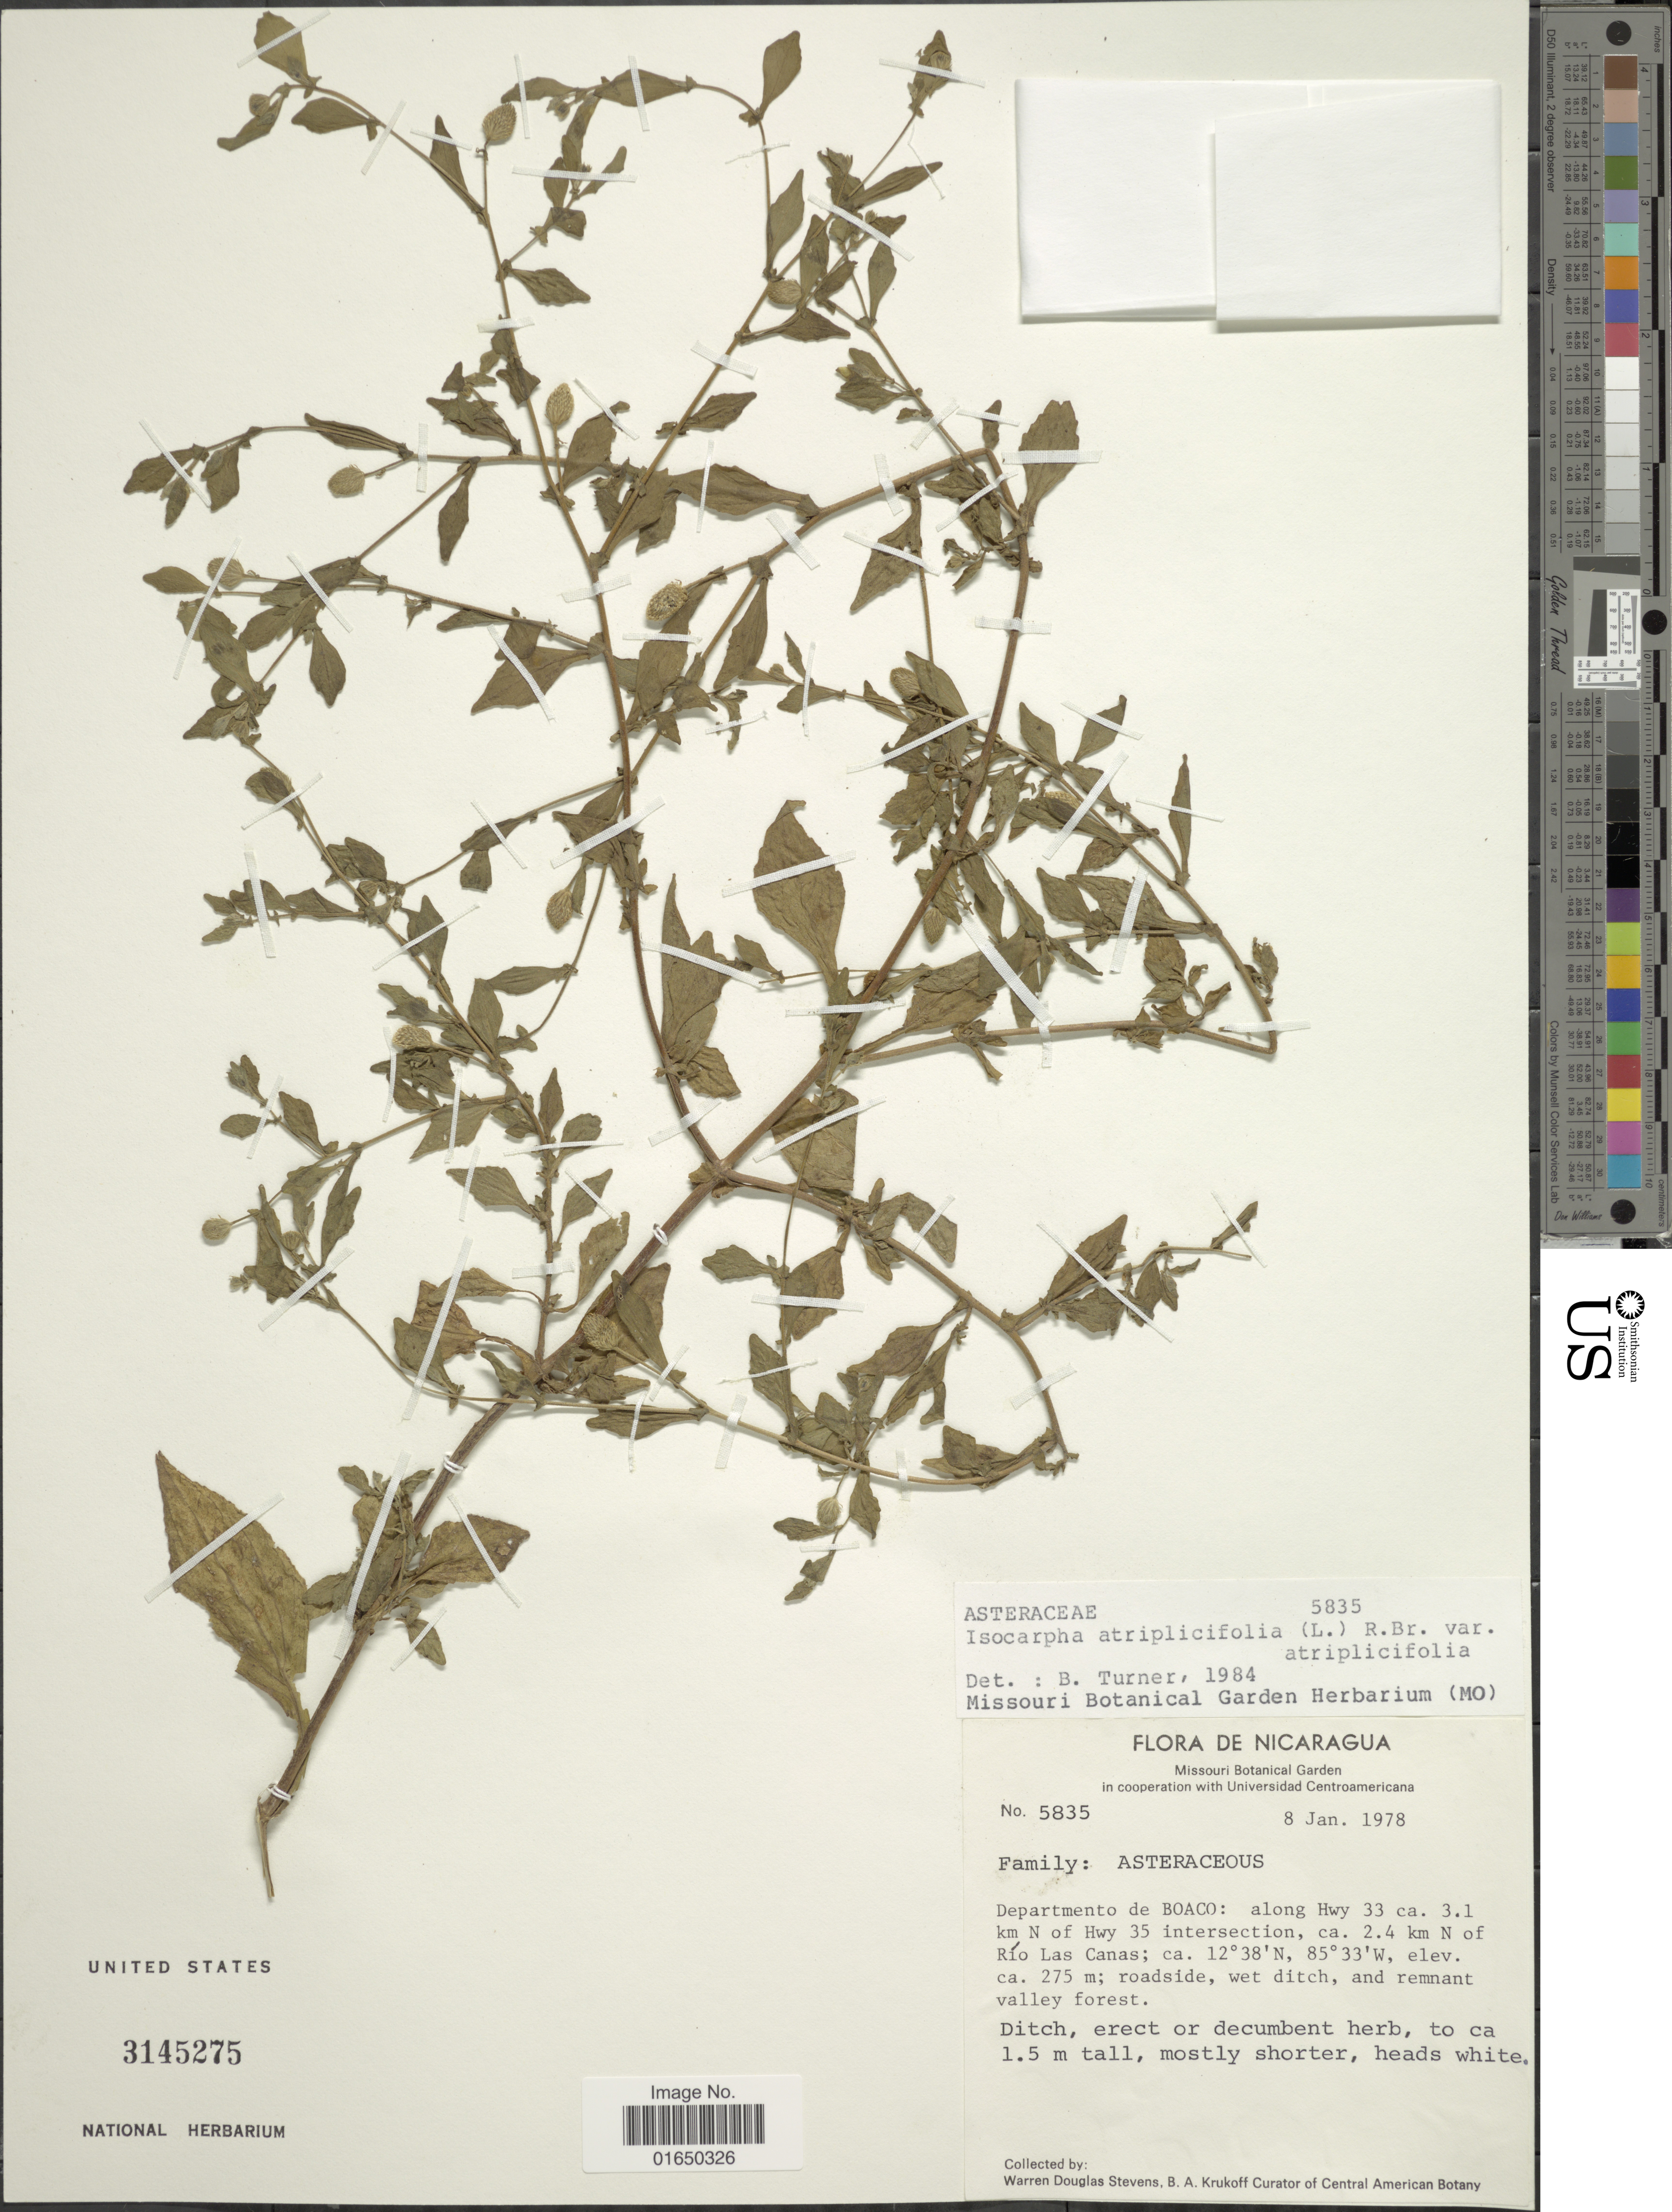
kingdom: Plantae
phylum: Tracheophyta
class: Magnoliopsida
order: Asterales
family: Asteraceae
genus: Isocarpha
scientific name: Isocarpha atriplicifolia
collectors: W. D. Stevens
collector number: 5835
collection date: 1978-01-08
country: Nicaragua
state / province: Boaco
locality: Departmento de Boaco: Along Hwy 33 ca. 3.1. km N of Hwy 35 intersection, ca. 2.4 km N of Rio Las Canas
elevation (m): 275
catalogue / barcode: US 3145275